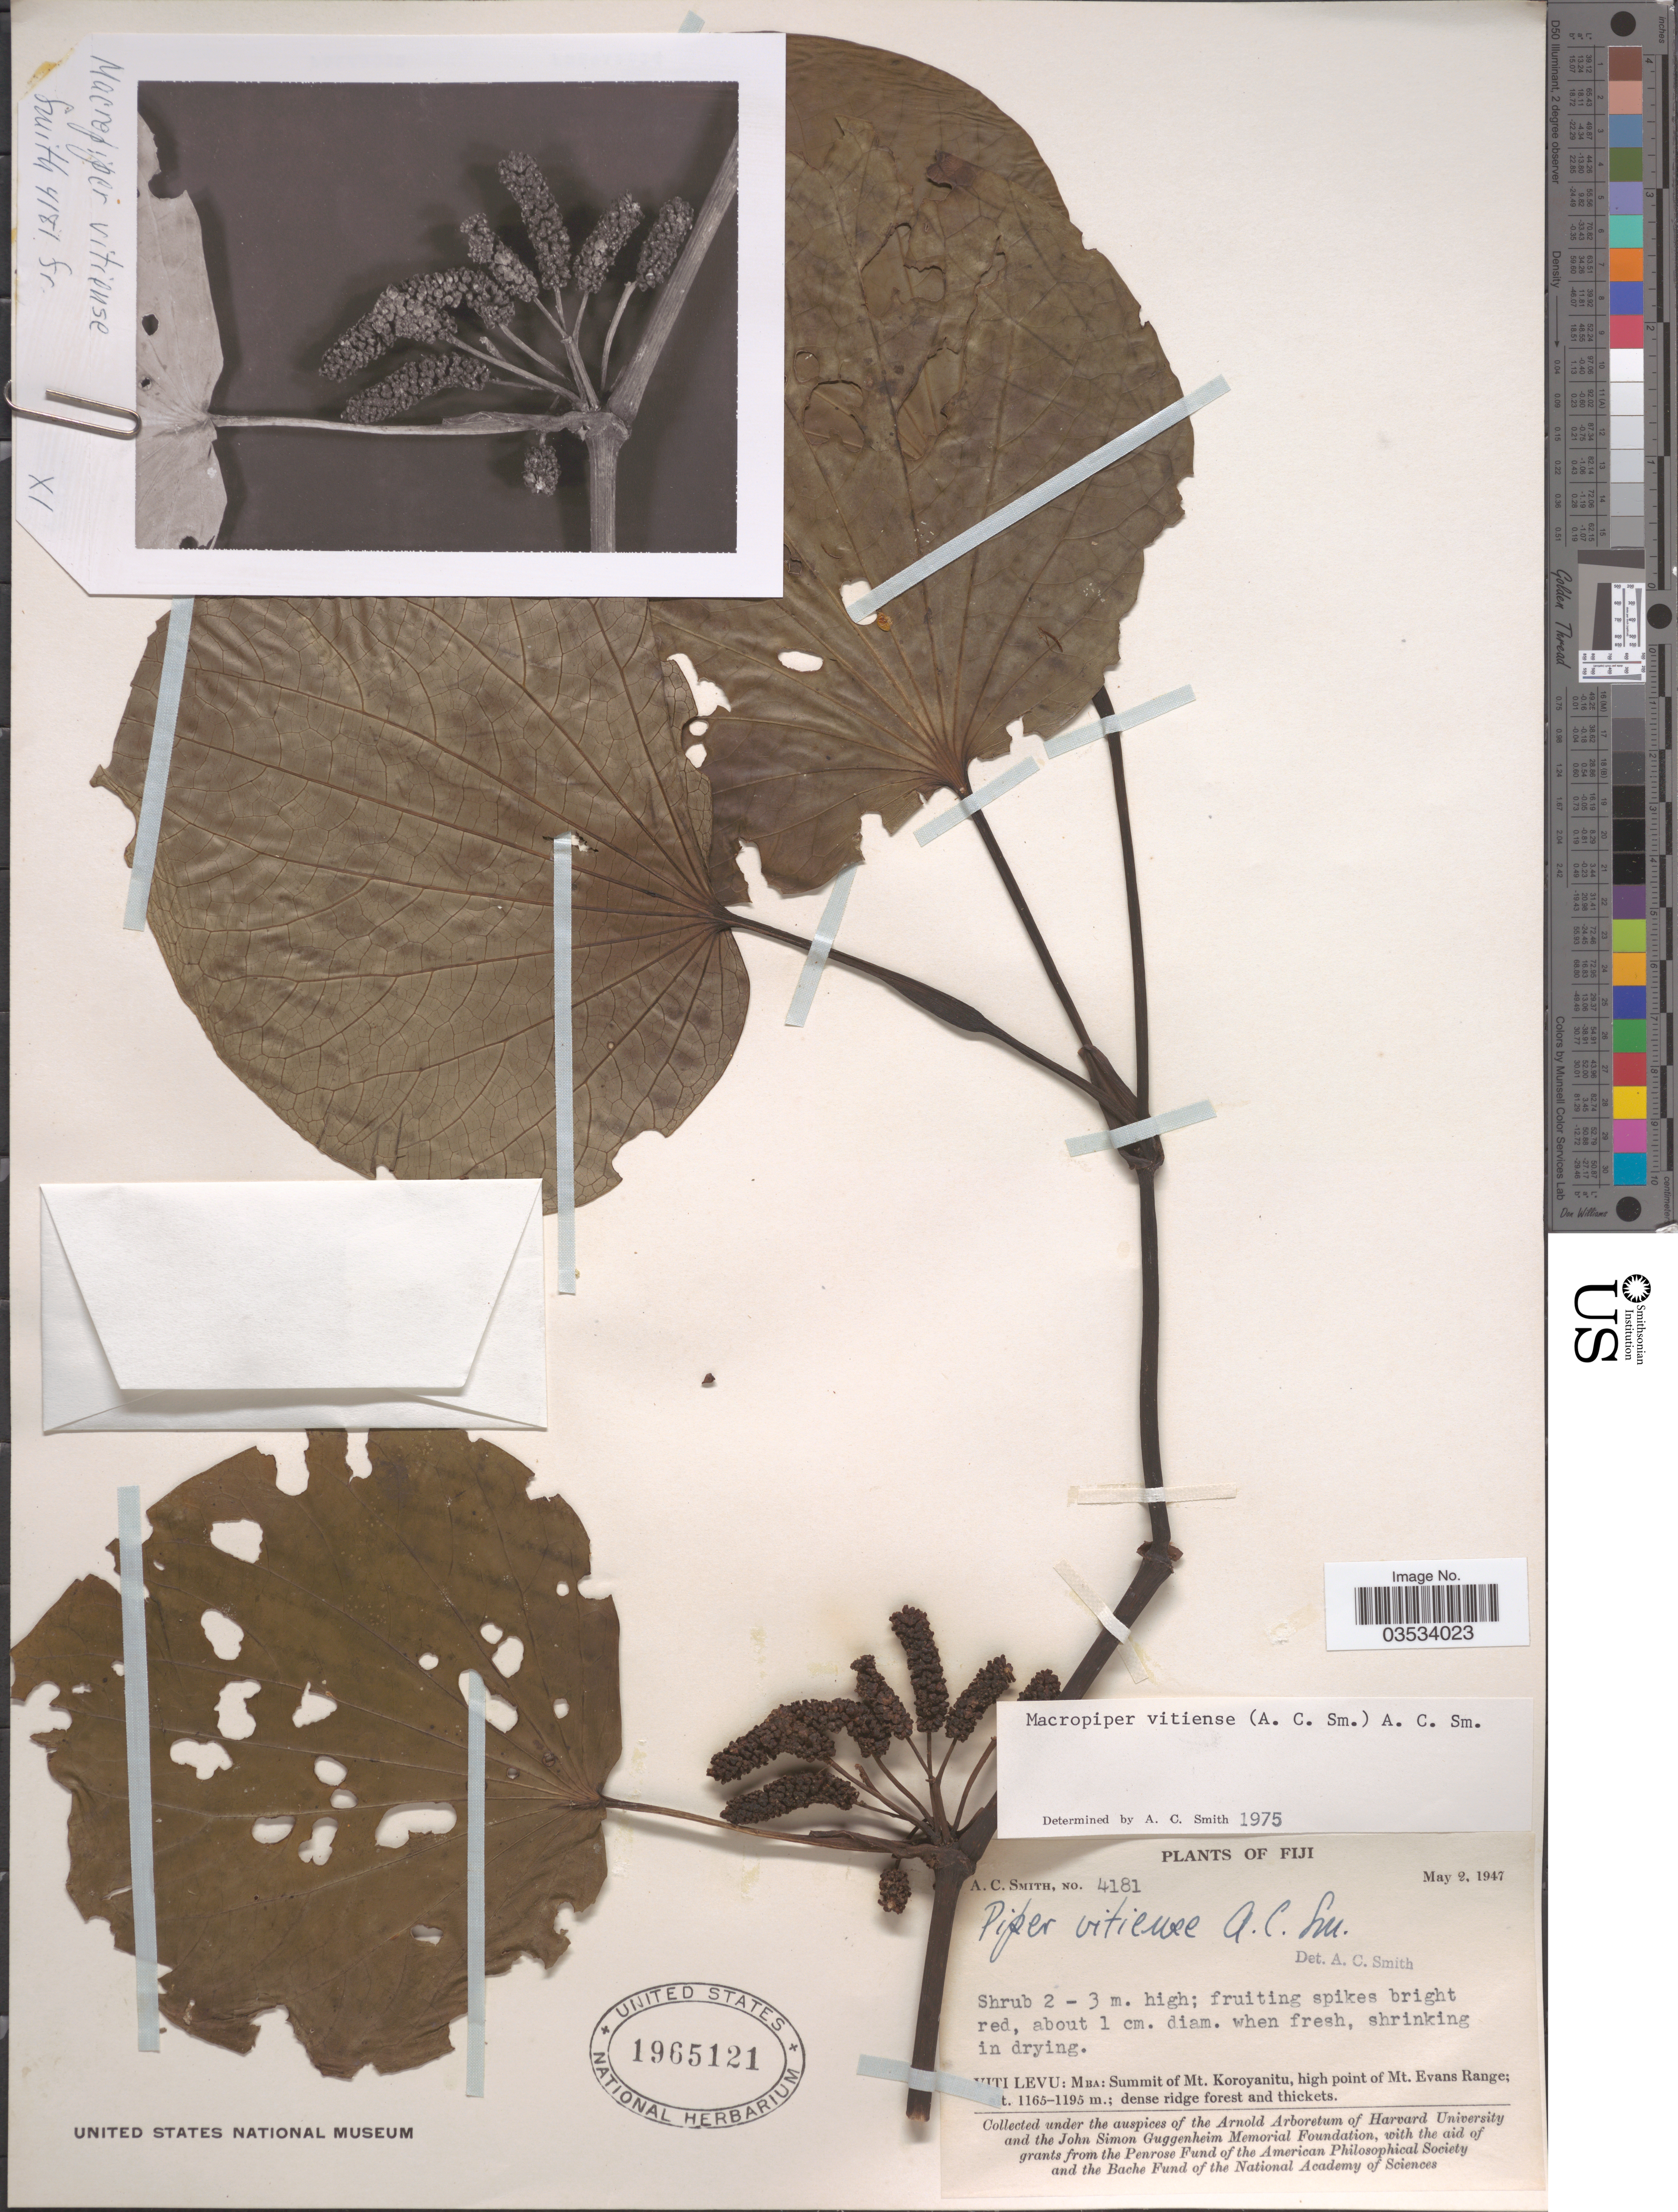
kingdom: Plantae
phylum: Tracheophyta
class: Magnoliopsida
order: Piperales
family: Piperaceae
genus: Piper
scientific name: Piper vitiense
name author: A.C. Sm.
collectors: A. C. Smith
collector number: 4181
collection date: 1947-05-02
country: Fiji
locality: [illegible text]iti Levu: Mba: Summit of Mt. Koroyanitu, high point of Mt. Evans Range.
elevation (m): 1165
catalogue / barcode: US 1965121